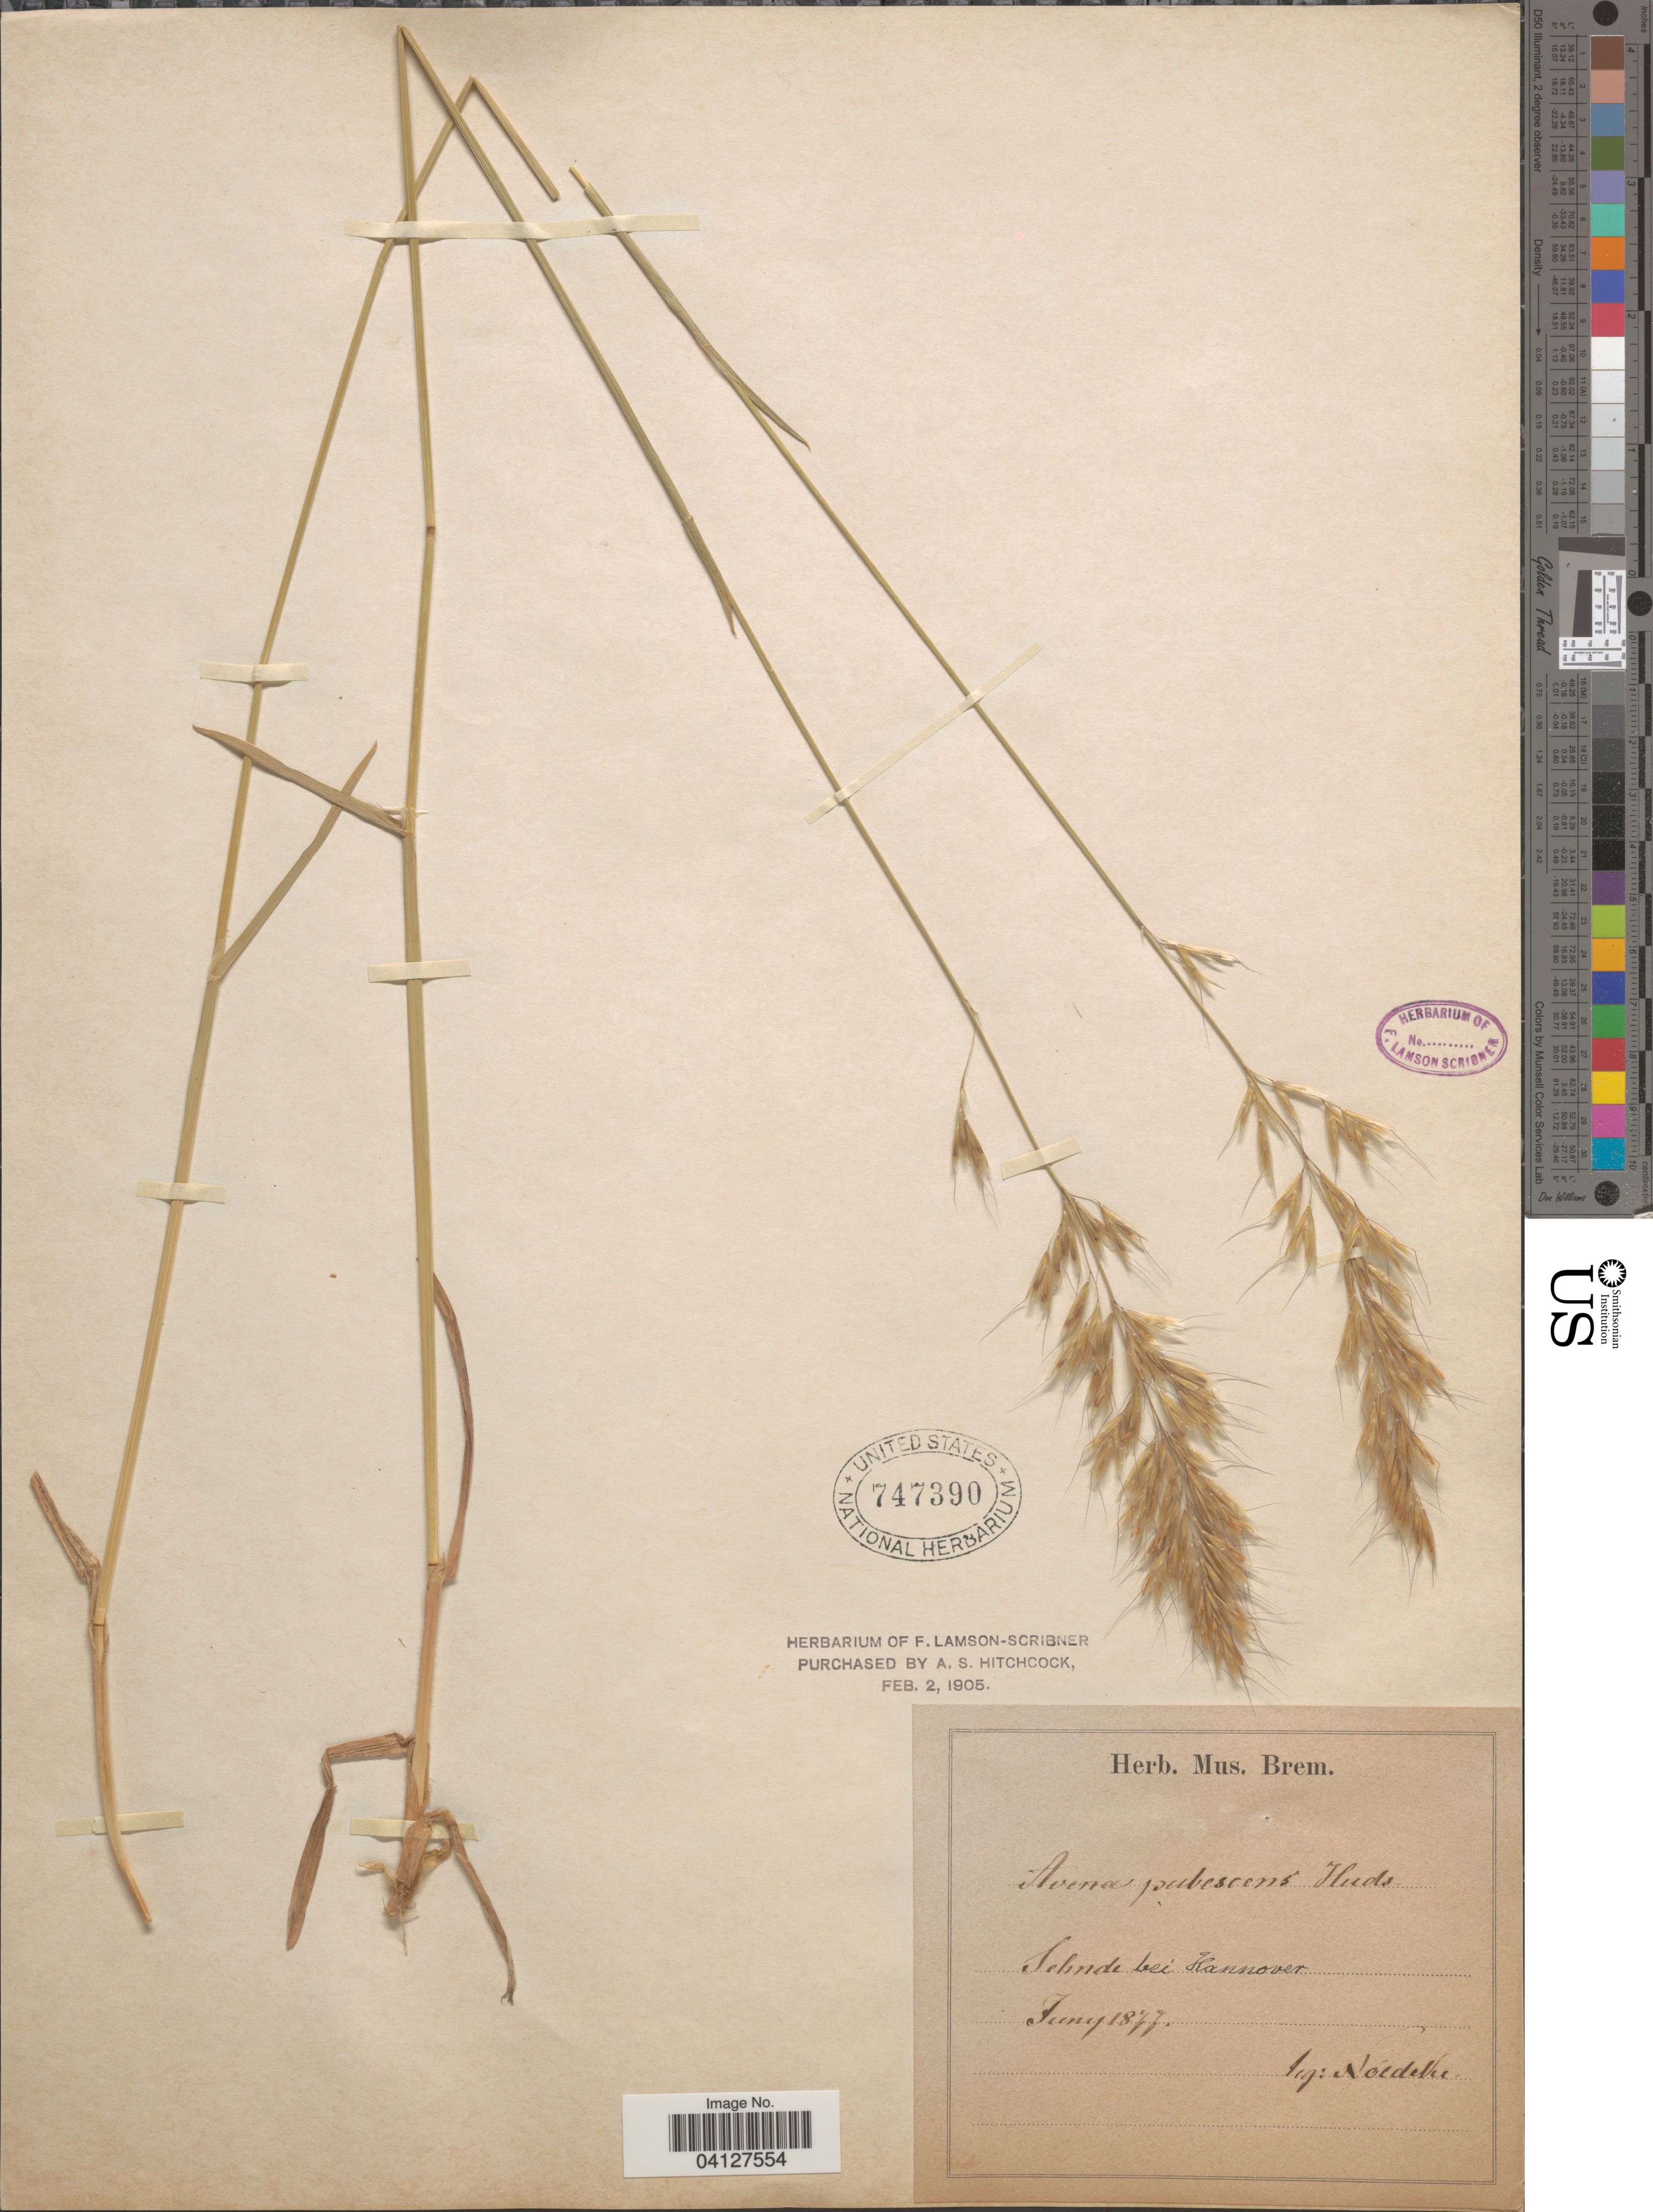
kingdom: Plantae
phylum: Tracheophyta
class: Liliopsida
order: Poales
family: Poaceae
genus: Avena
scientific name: Avena pubescens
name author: Huds.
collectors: Voedeke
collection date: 1877-06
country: Germany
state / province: Niedersachsen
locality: Sehnde bei Hannover.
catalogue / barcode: US 747390